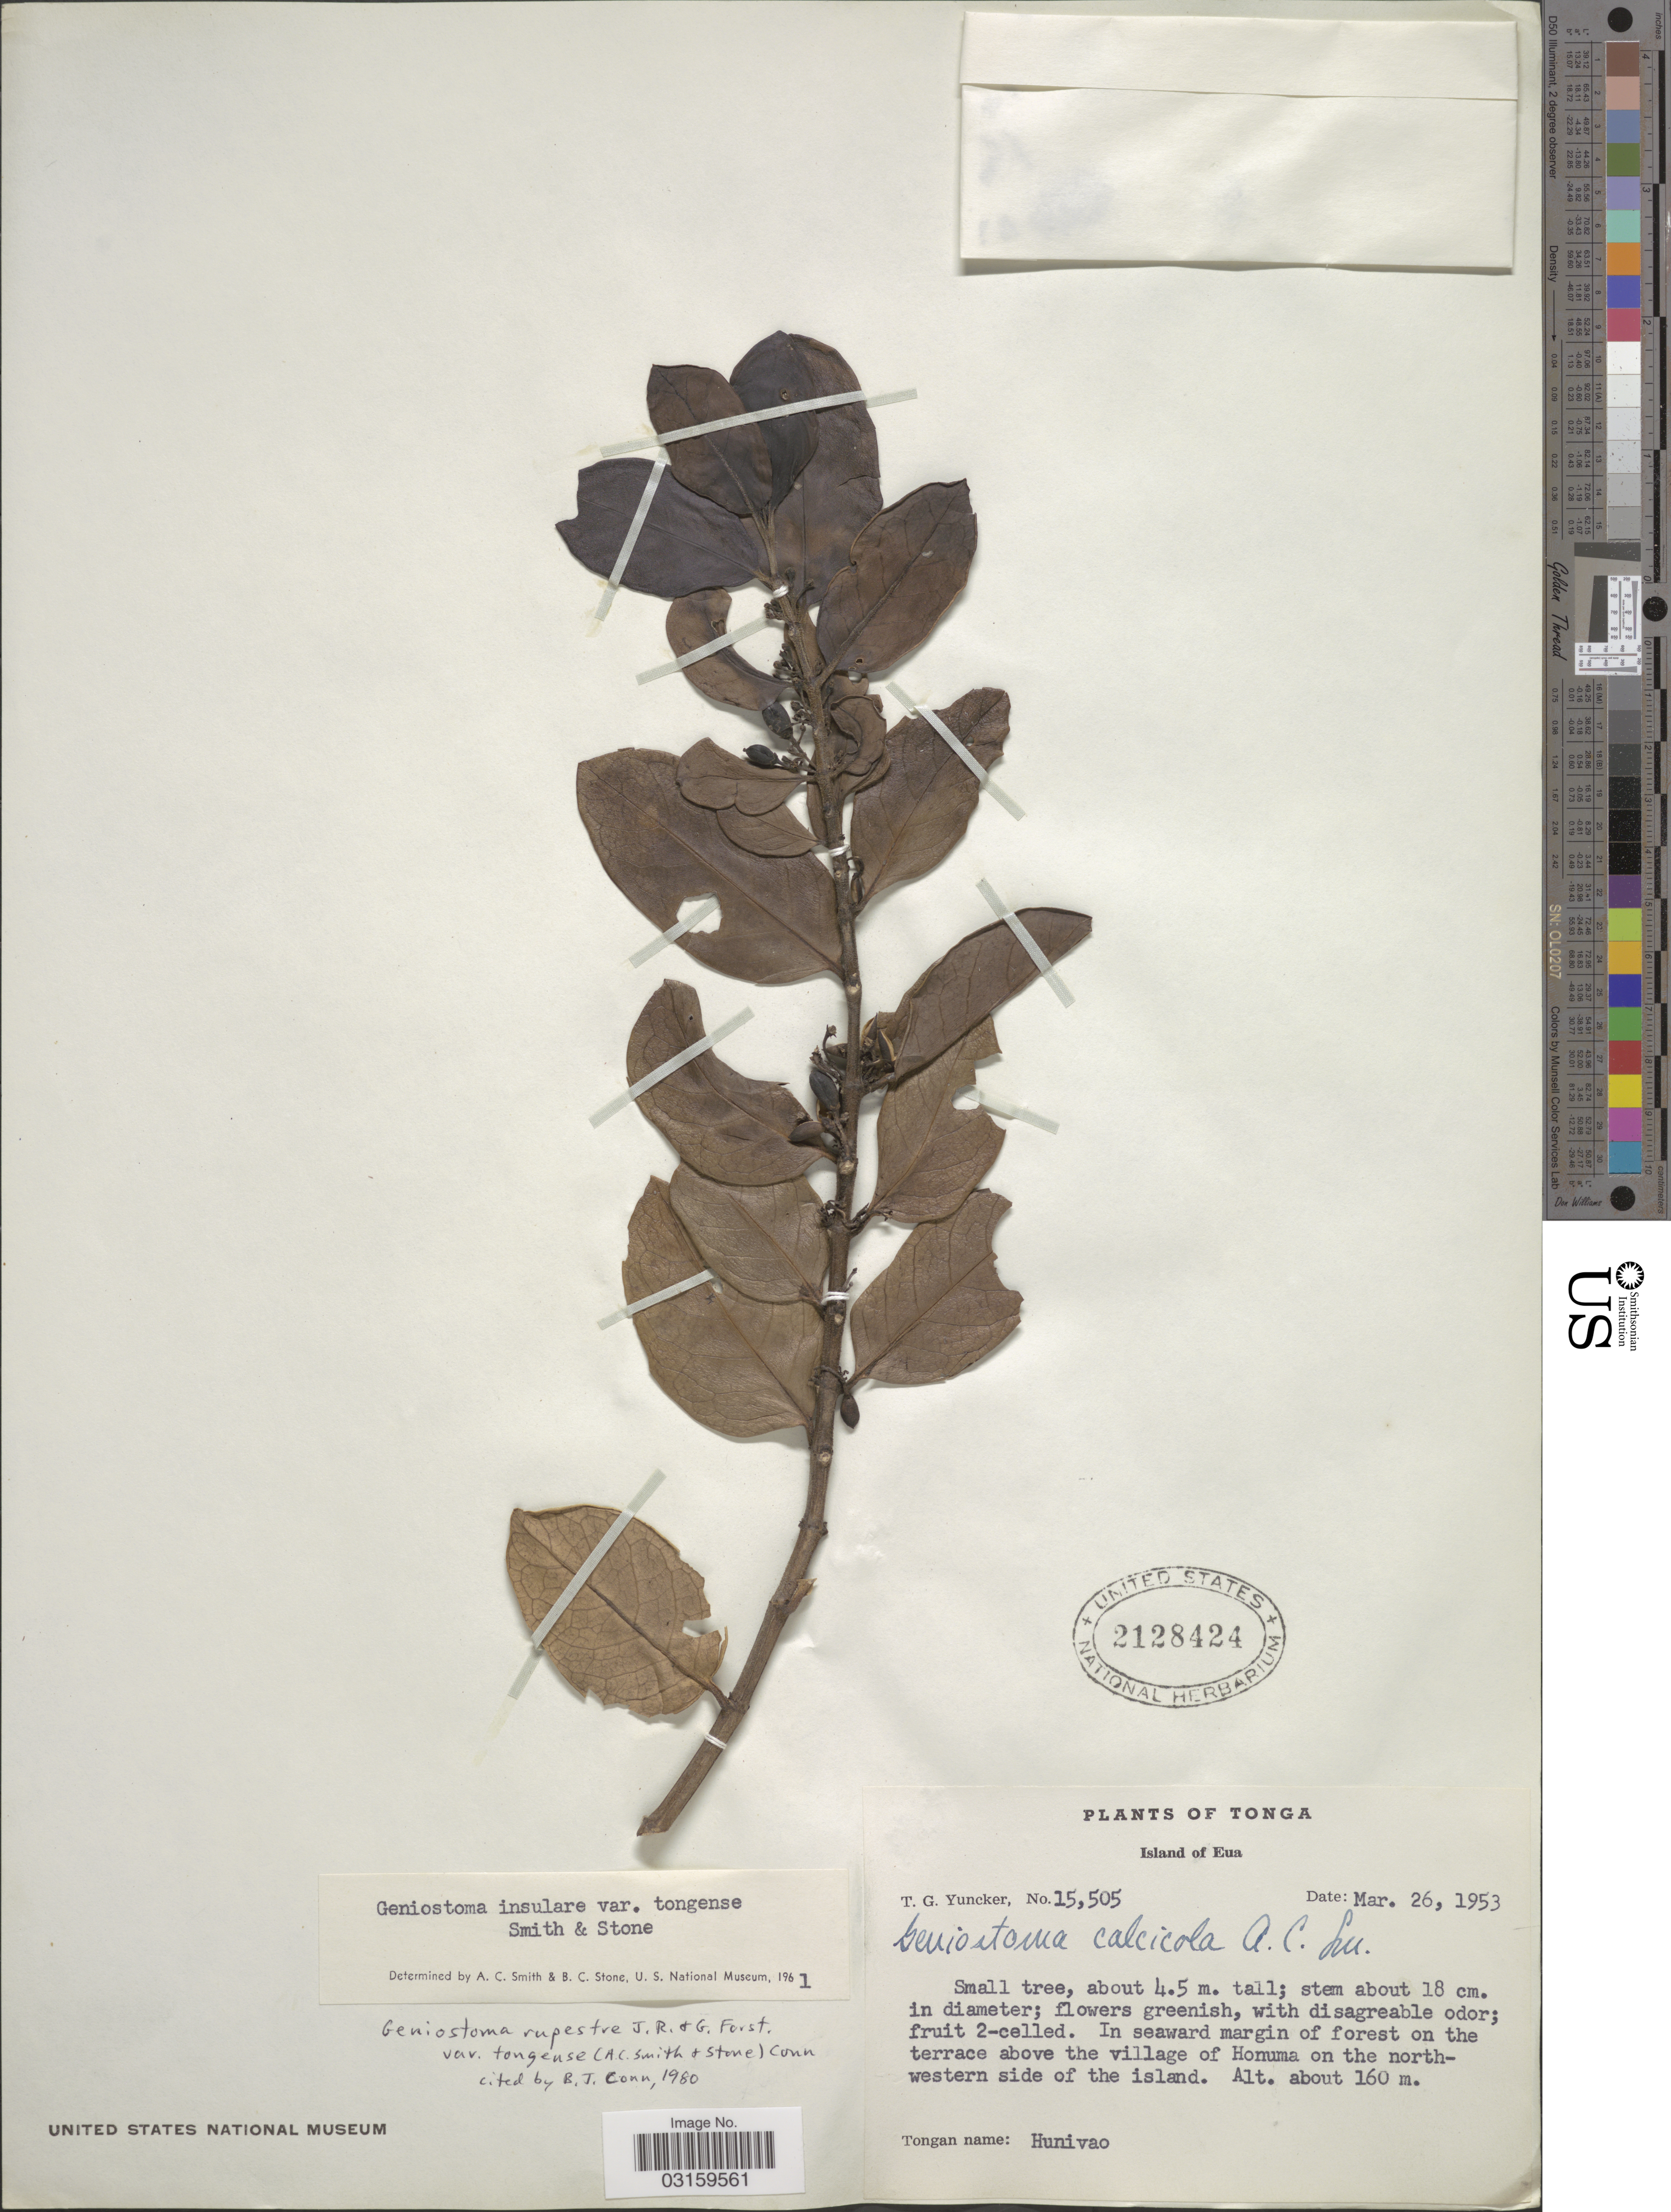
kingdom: Plantae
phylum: Tracheophyta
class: Magnoliopsida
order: Gentianales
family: Loganiaceae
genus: Geniostoma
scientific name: Geniostoma rupestre var. tongense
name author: J.R. Forst. & G. Forst.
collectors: T. G. Yuncker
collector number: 15505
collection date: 1953-03-26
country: Tonga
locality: Island of Eua. In seaward margin of forest on the terrace above the village of Honuma on the north-western side of the island.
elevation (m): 160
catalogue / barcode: US 2128424